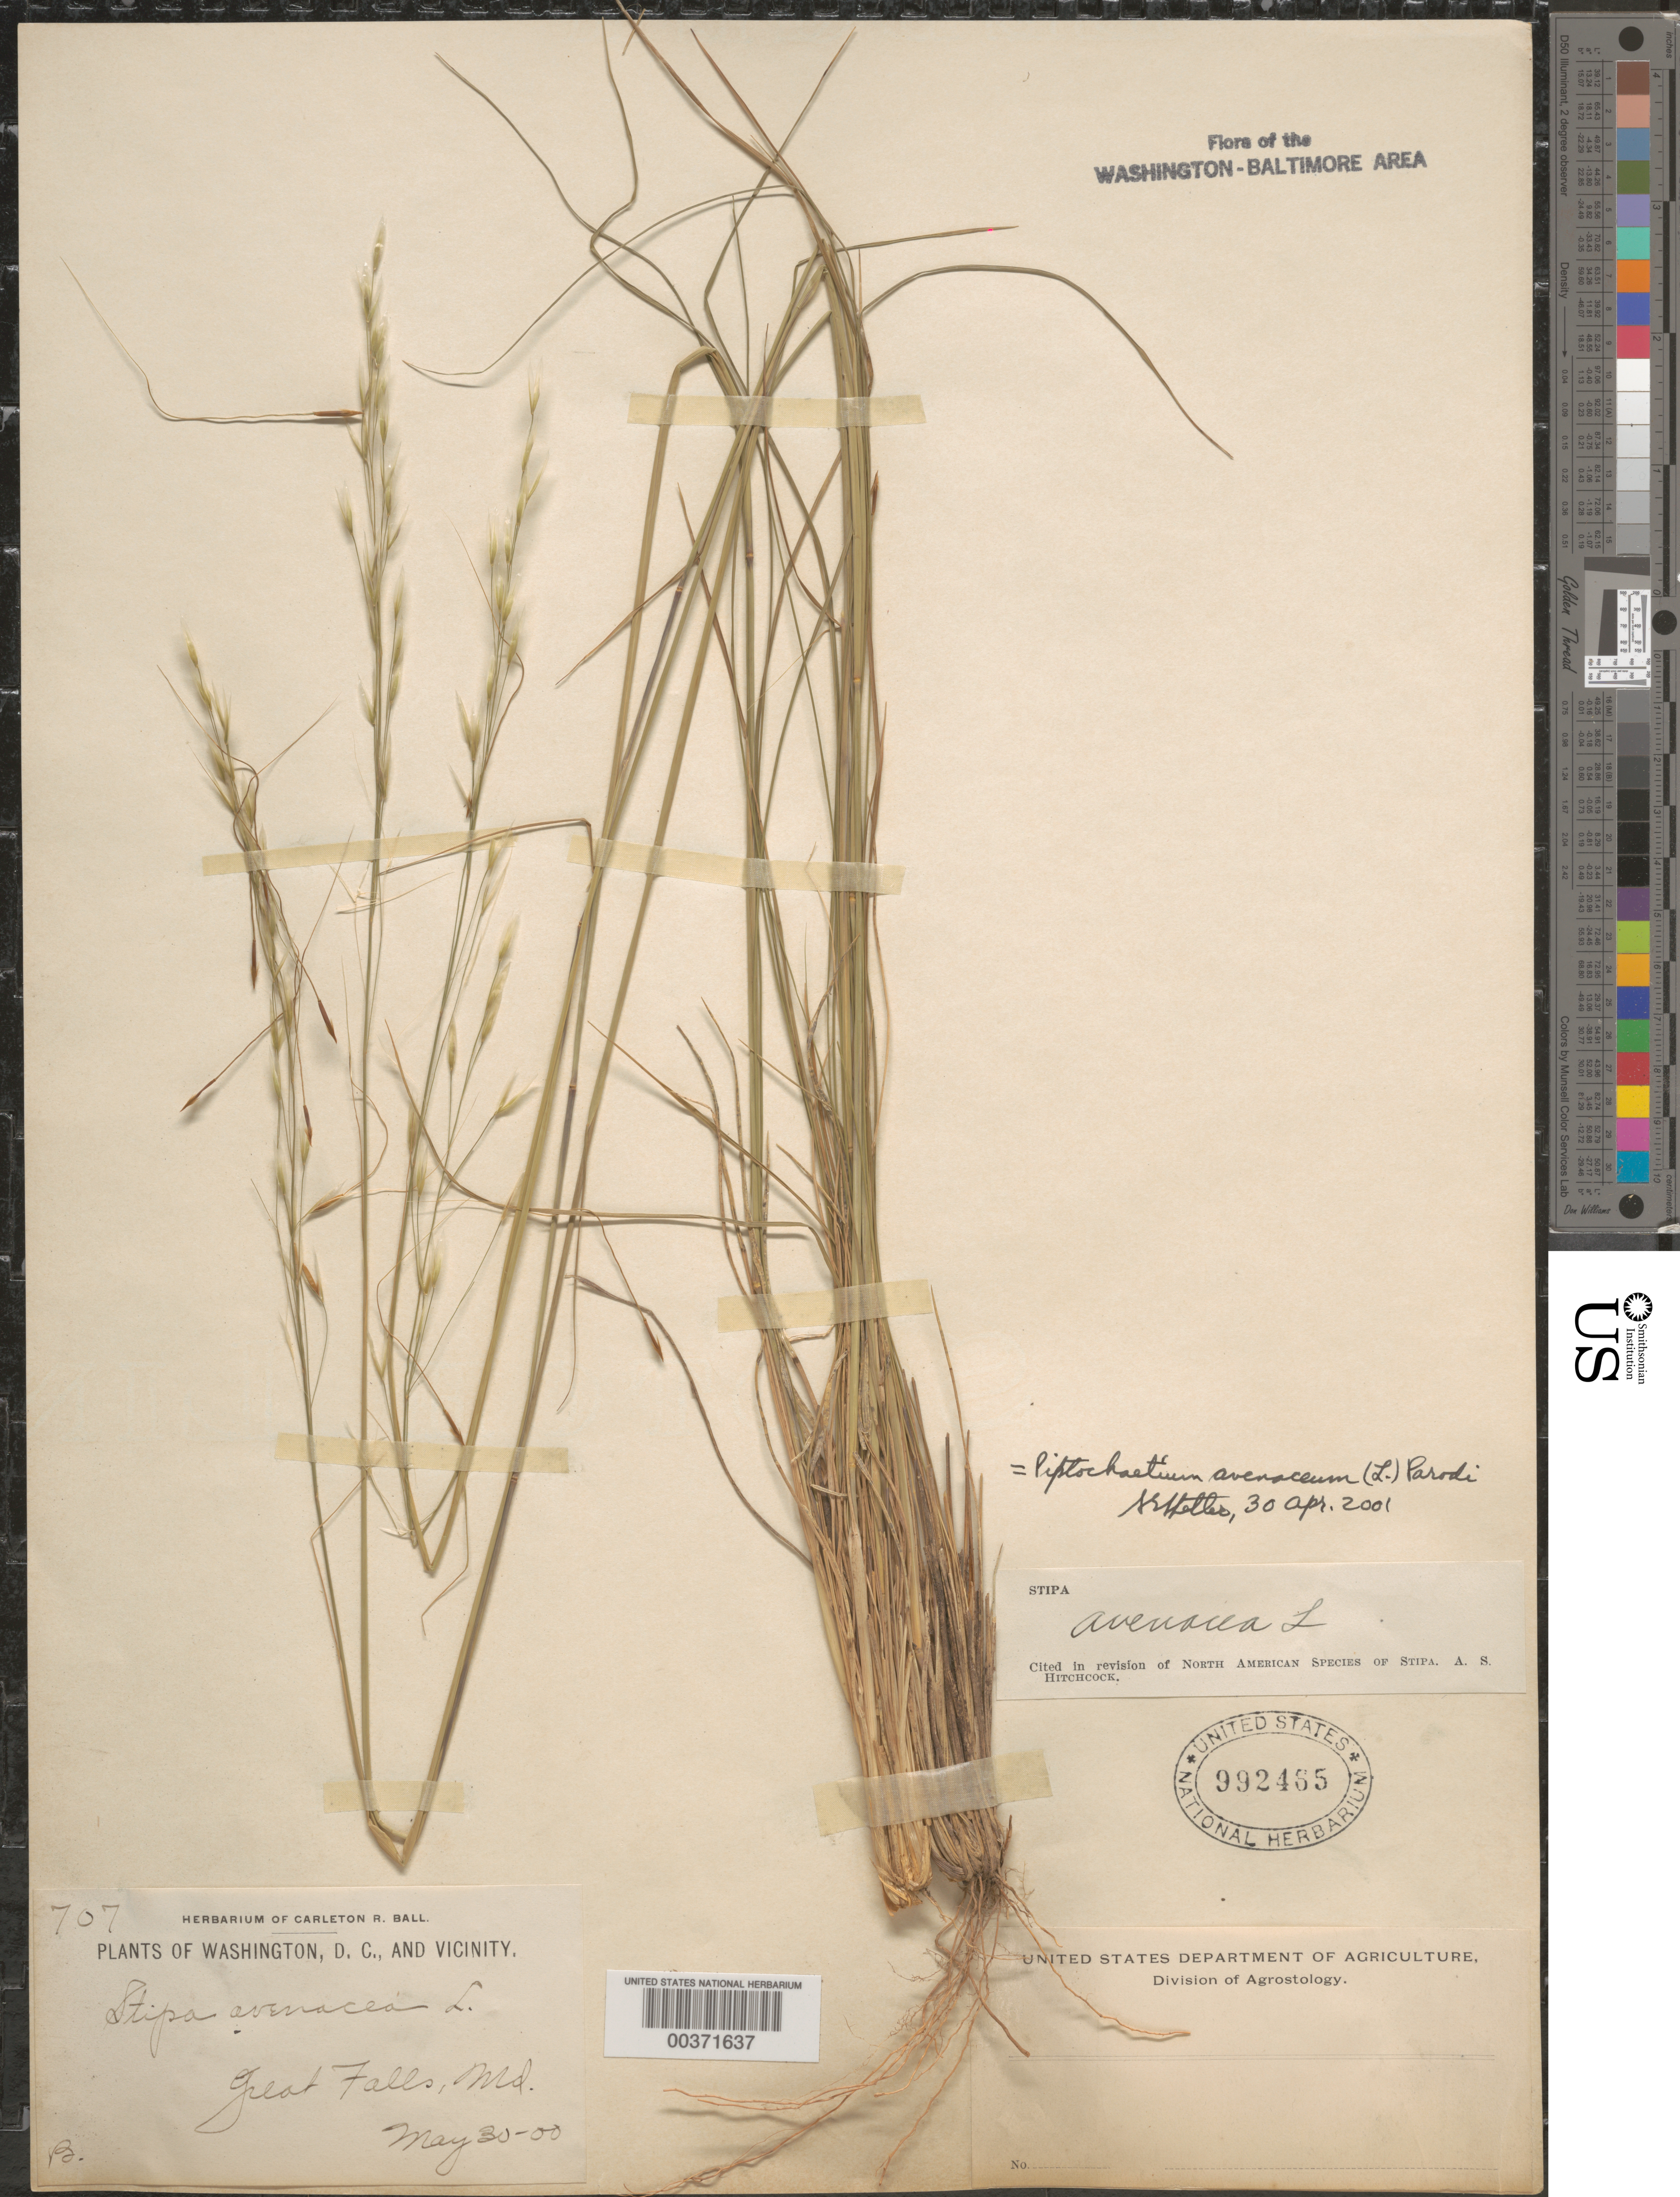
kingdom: Plantae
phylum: Tracheophyta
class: Liliopsida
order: Poales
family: Poaceae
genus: Piptochaetium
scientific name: Piptochaetium avenaceum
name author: (L.) Parodi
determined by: Shetler, Stanwyn G., (US), NMNH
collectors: C. R. Ball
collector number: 707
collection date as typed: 30 May 1900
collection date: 1900-05-30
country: United States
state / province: Maryland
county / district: Prince George's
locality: Great Falls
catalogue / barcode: US 992465